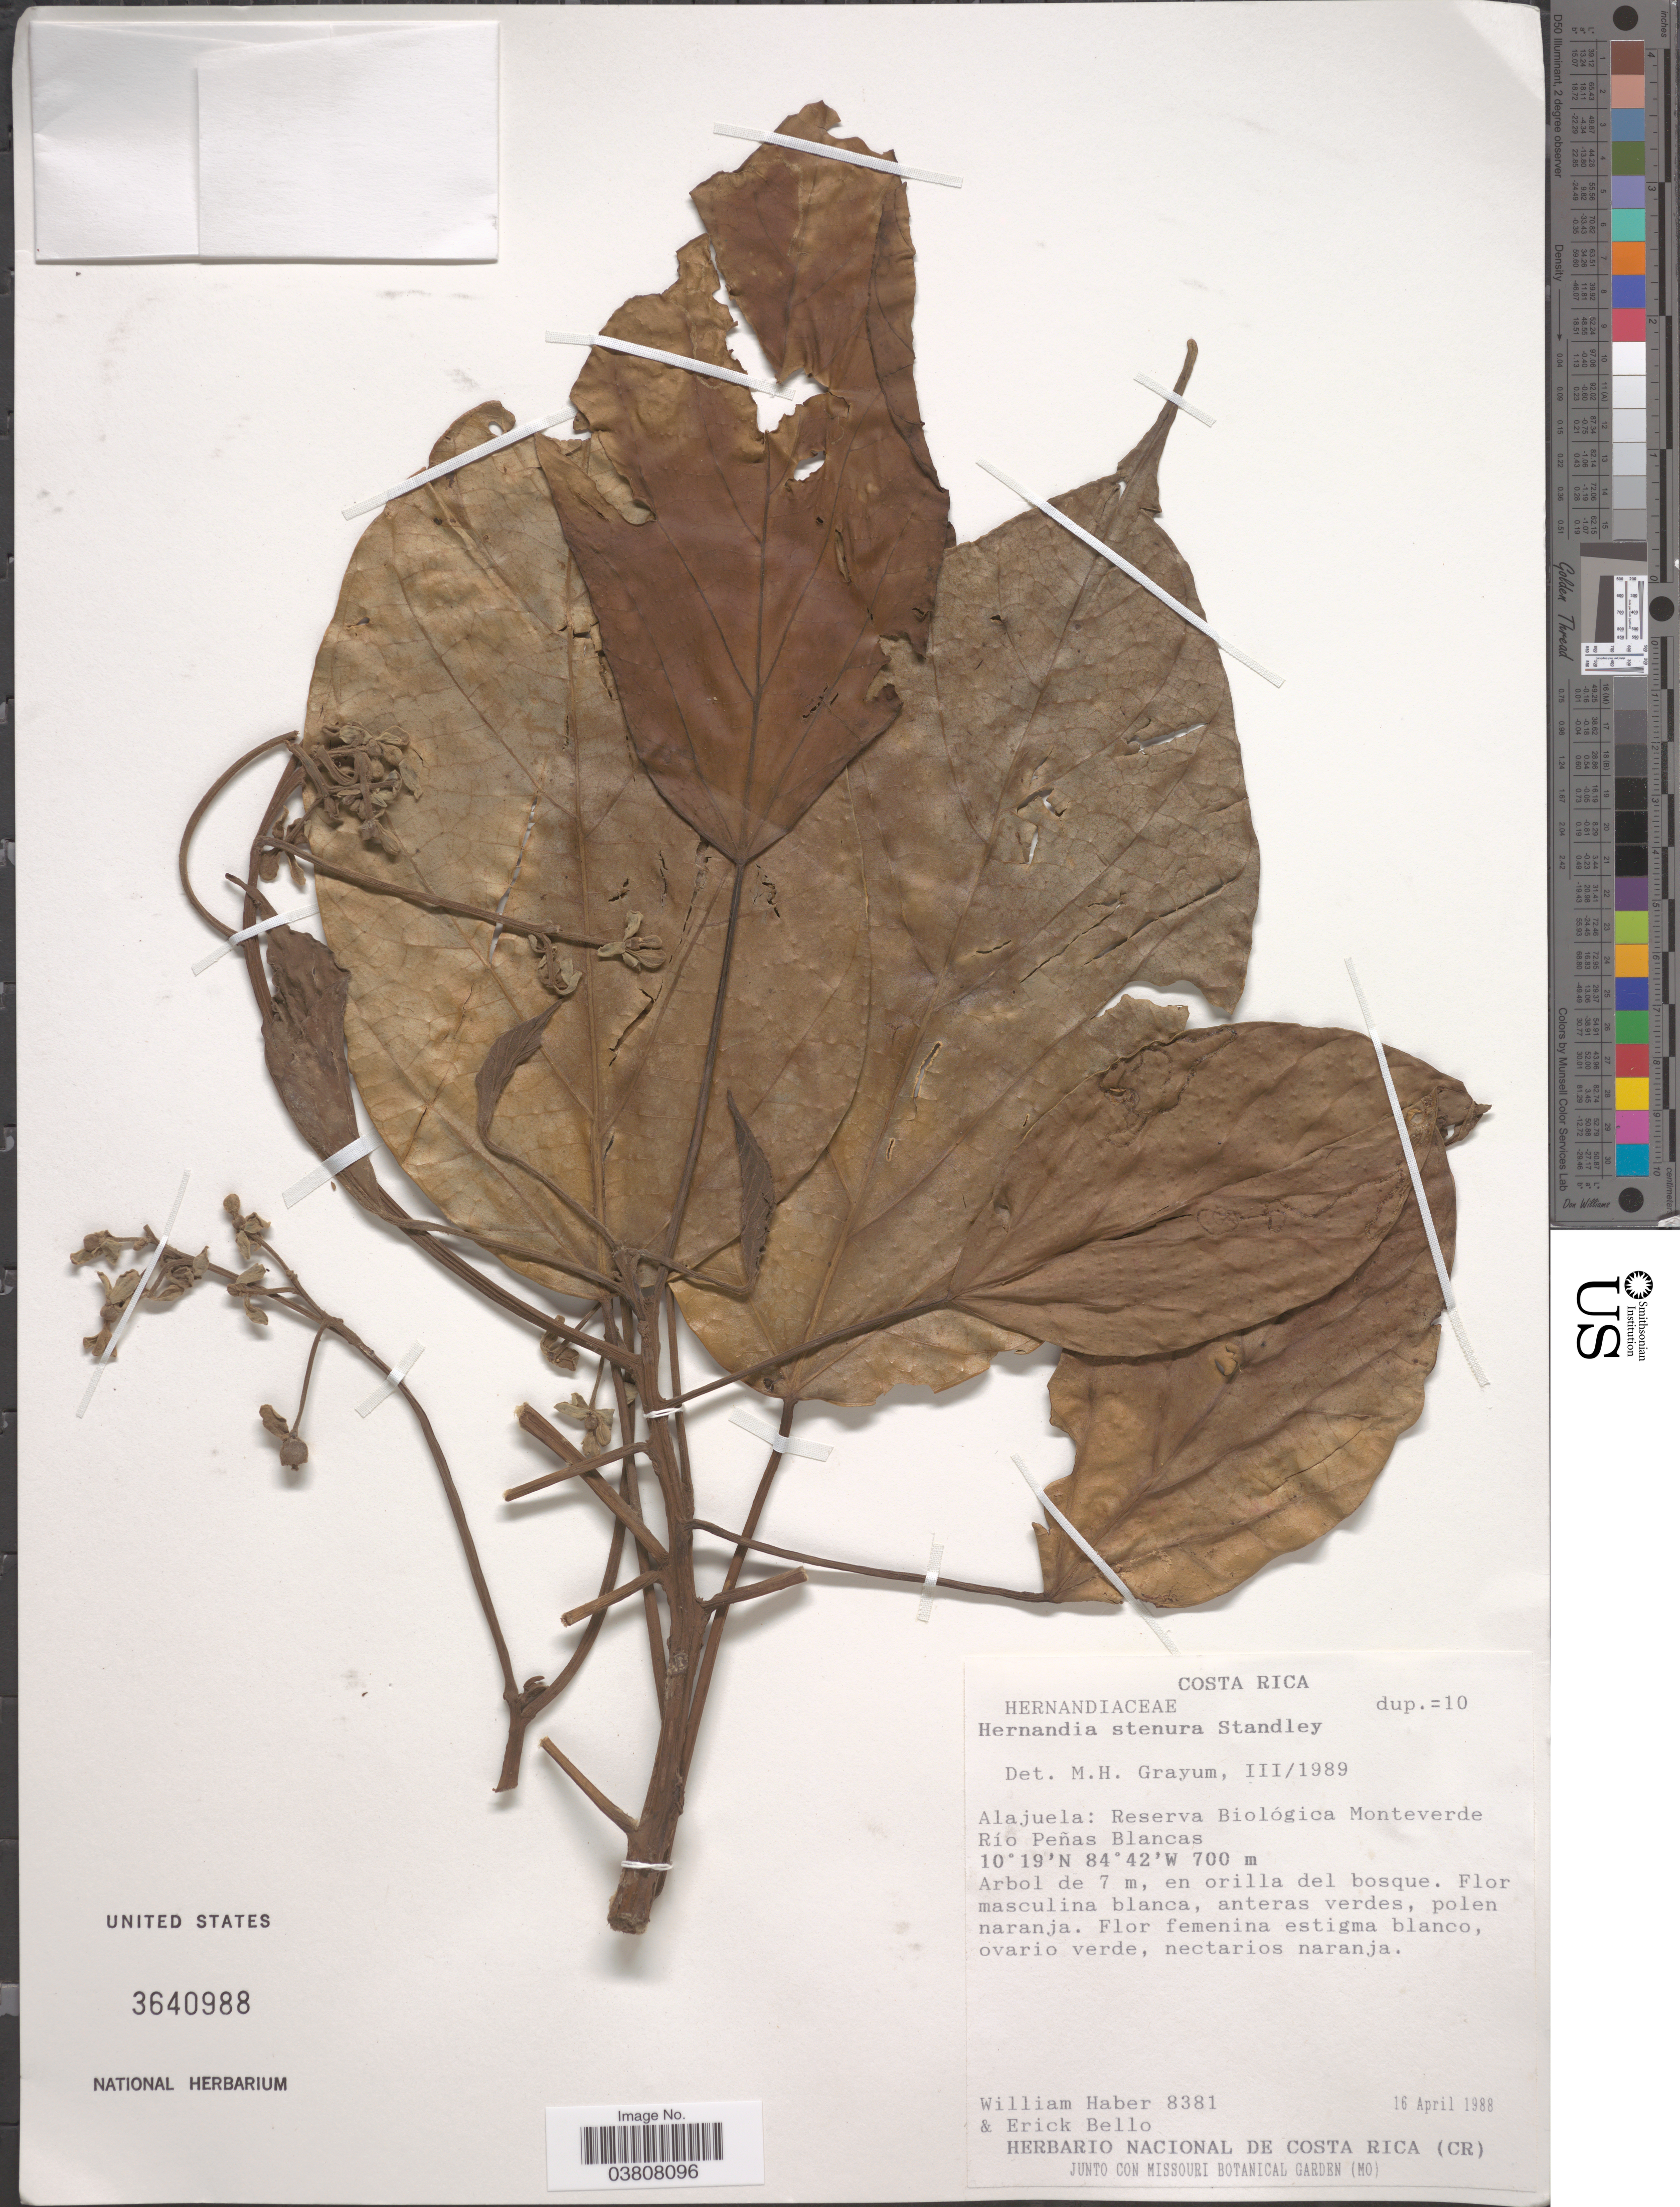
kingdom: Plantae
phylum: Tracheophyta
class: Magnoliopsida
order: Laurales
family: Hernandiaceae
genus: Hernandia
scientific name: Hernandia stenura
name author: Standl.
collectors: W. Haber & E. Bello C.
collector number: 8381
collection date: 1988-04-16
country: Costa Rica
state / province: Alajuela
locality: Reserva Biológica Monteverde Río Peñas Blancas.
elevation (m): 700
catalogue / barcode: US 3640988